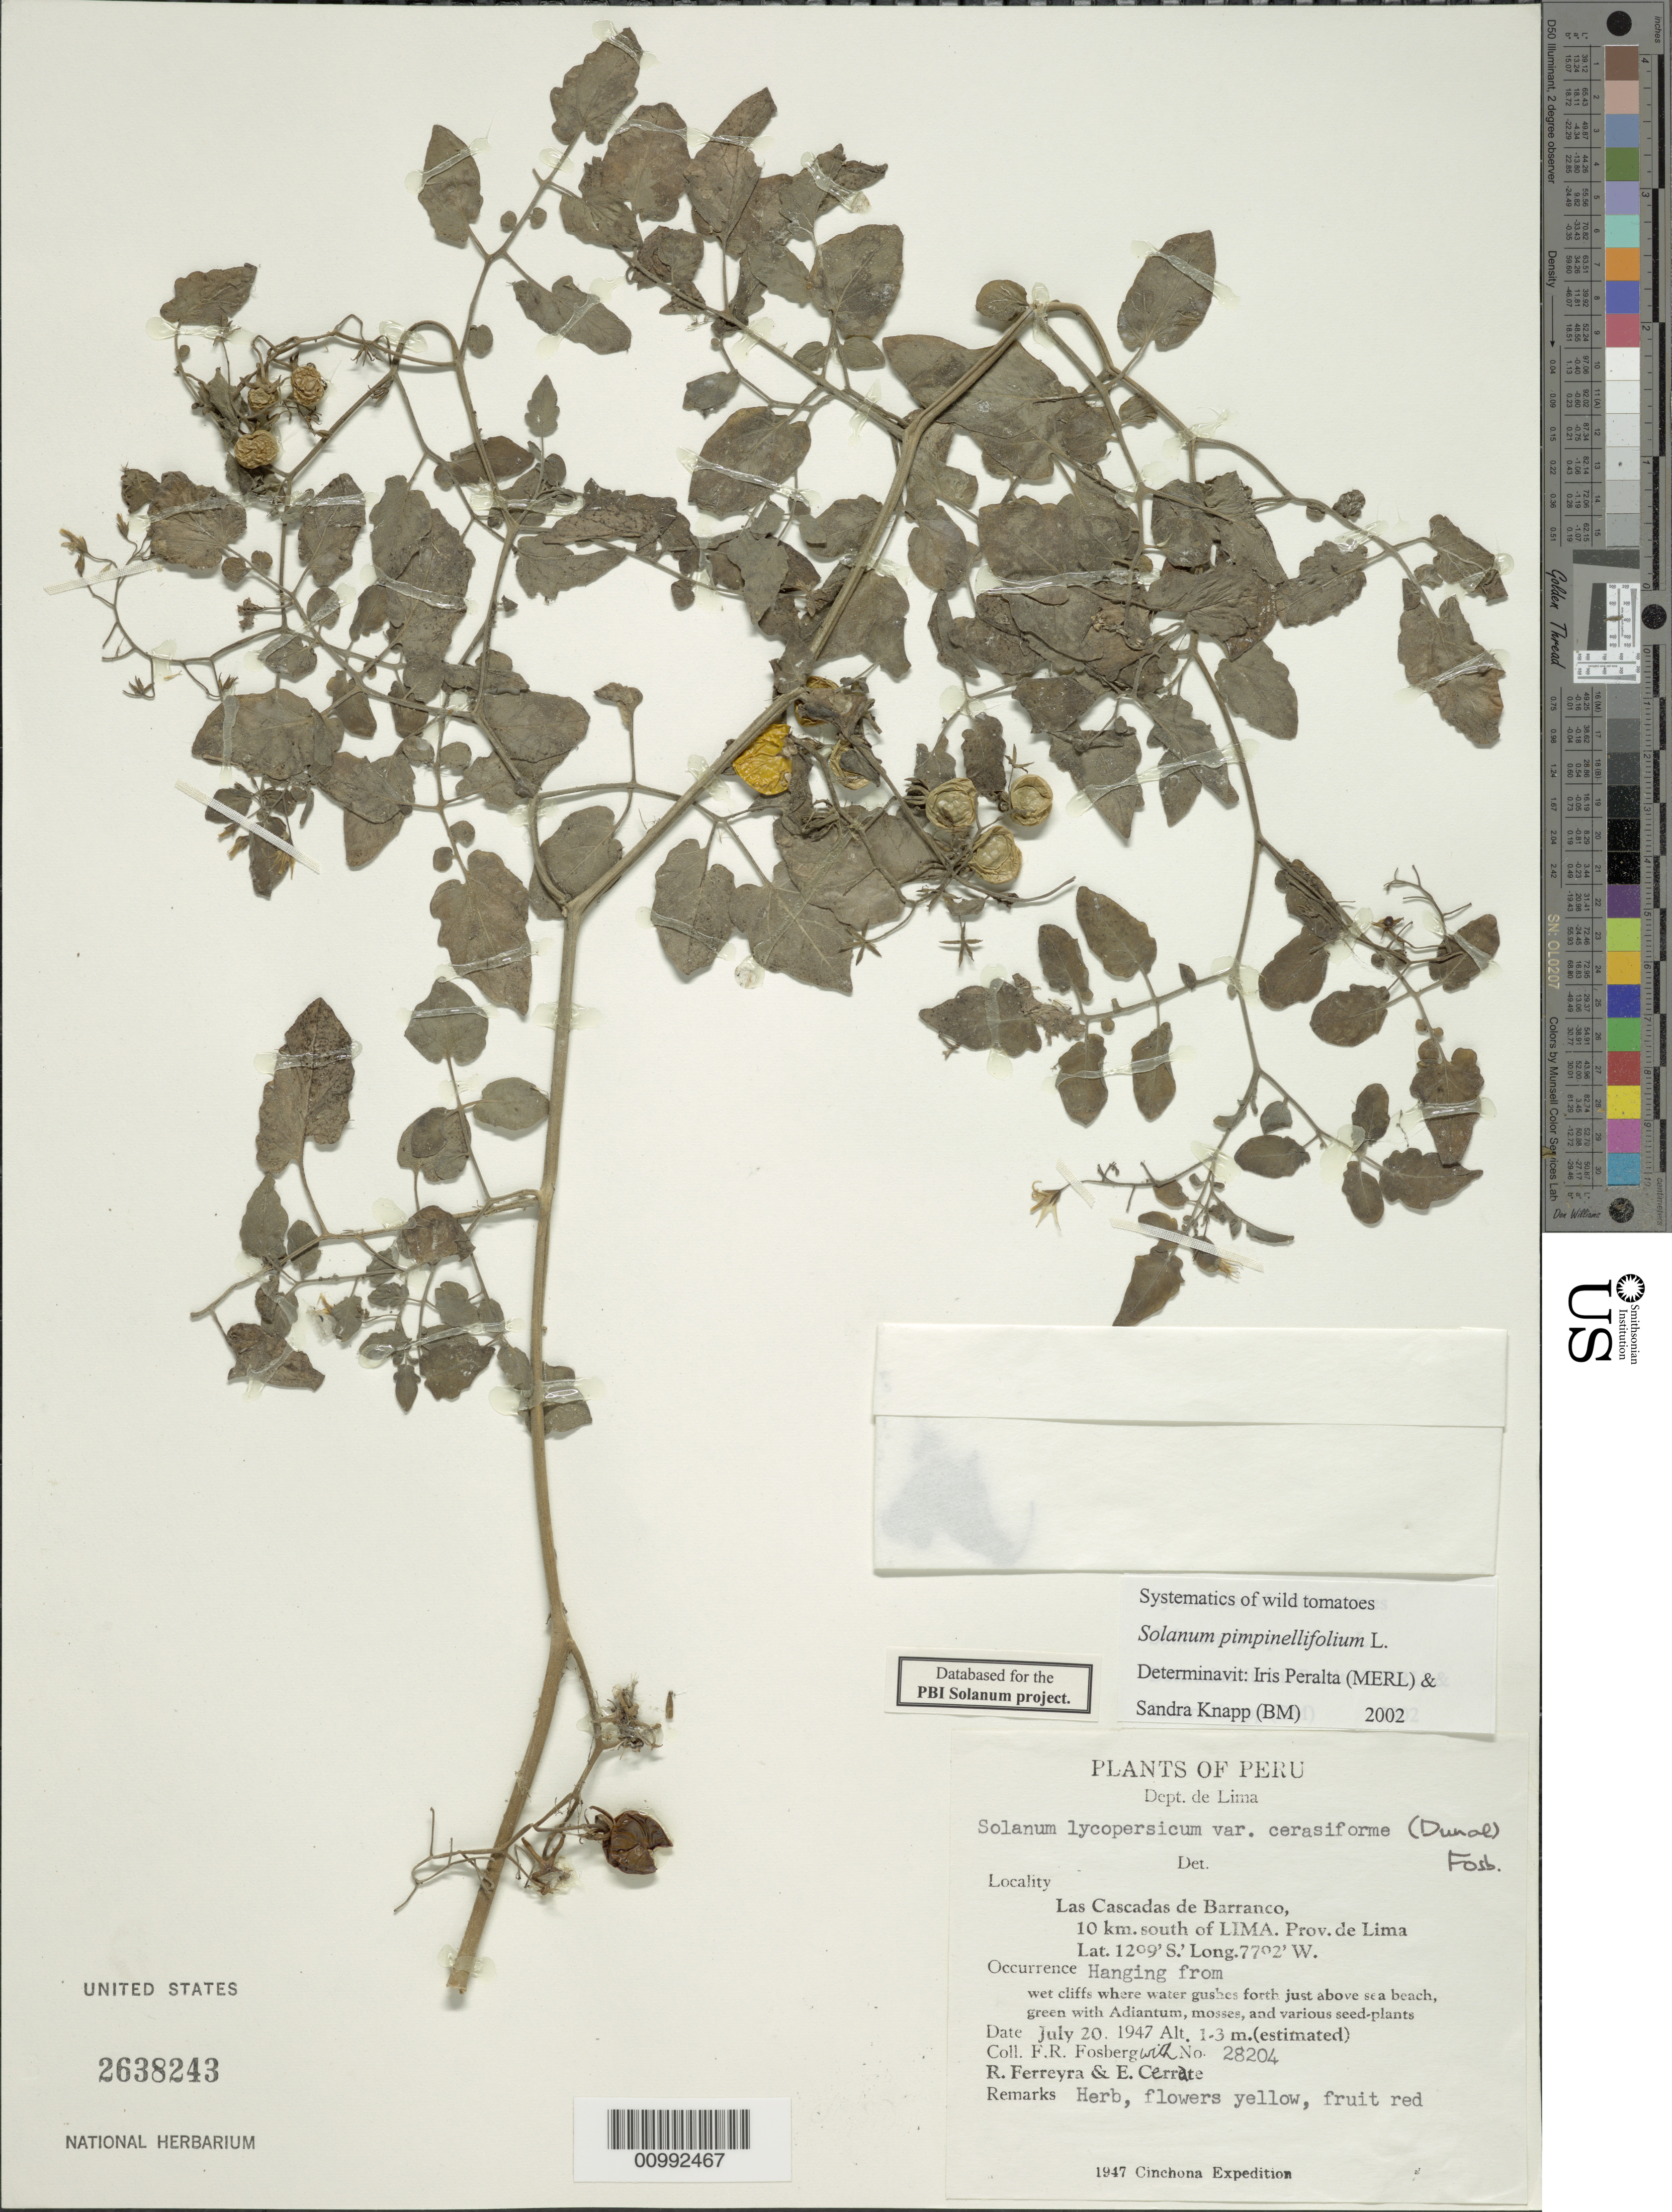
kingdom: Plantae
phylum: Tracheophyta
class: Magnoliopsida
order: Solanales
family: Solanaceae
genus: Solanum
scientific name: Solanum pimpinellifolium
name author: L.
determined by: Peralta, Iris E.; Knapp, S. D.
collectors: F. R. Fosberg, R. A. Ferreyra & E. Cerrate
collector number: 28204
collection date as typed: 20 Jul 1947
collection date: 1947-07-20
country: Peru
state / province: Lima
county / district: Lima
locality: Cascadas de Barranco, 10 km S of Lima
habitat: wet cliffs where water gushes forth just above sea beach, green with Adiantum and various seed plants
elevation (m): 1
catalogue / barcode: US 2638243